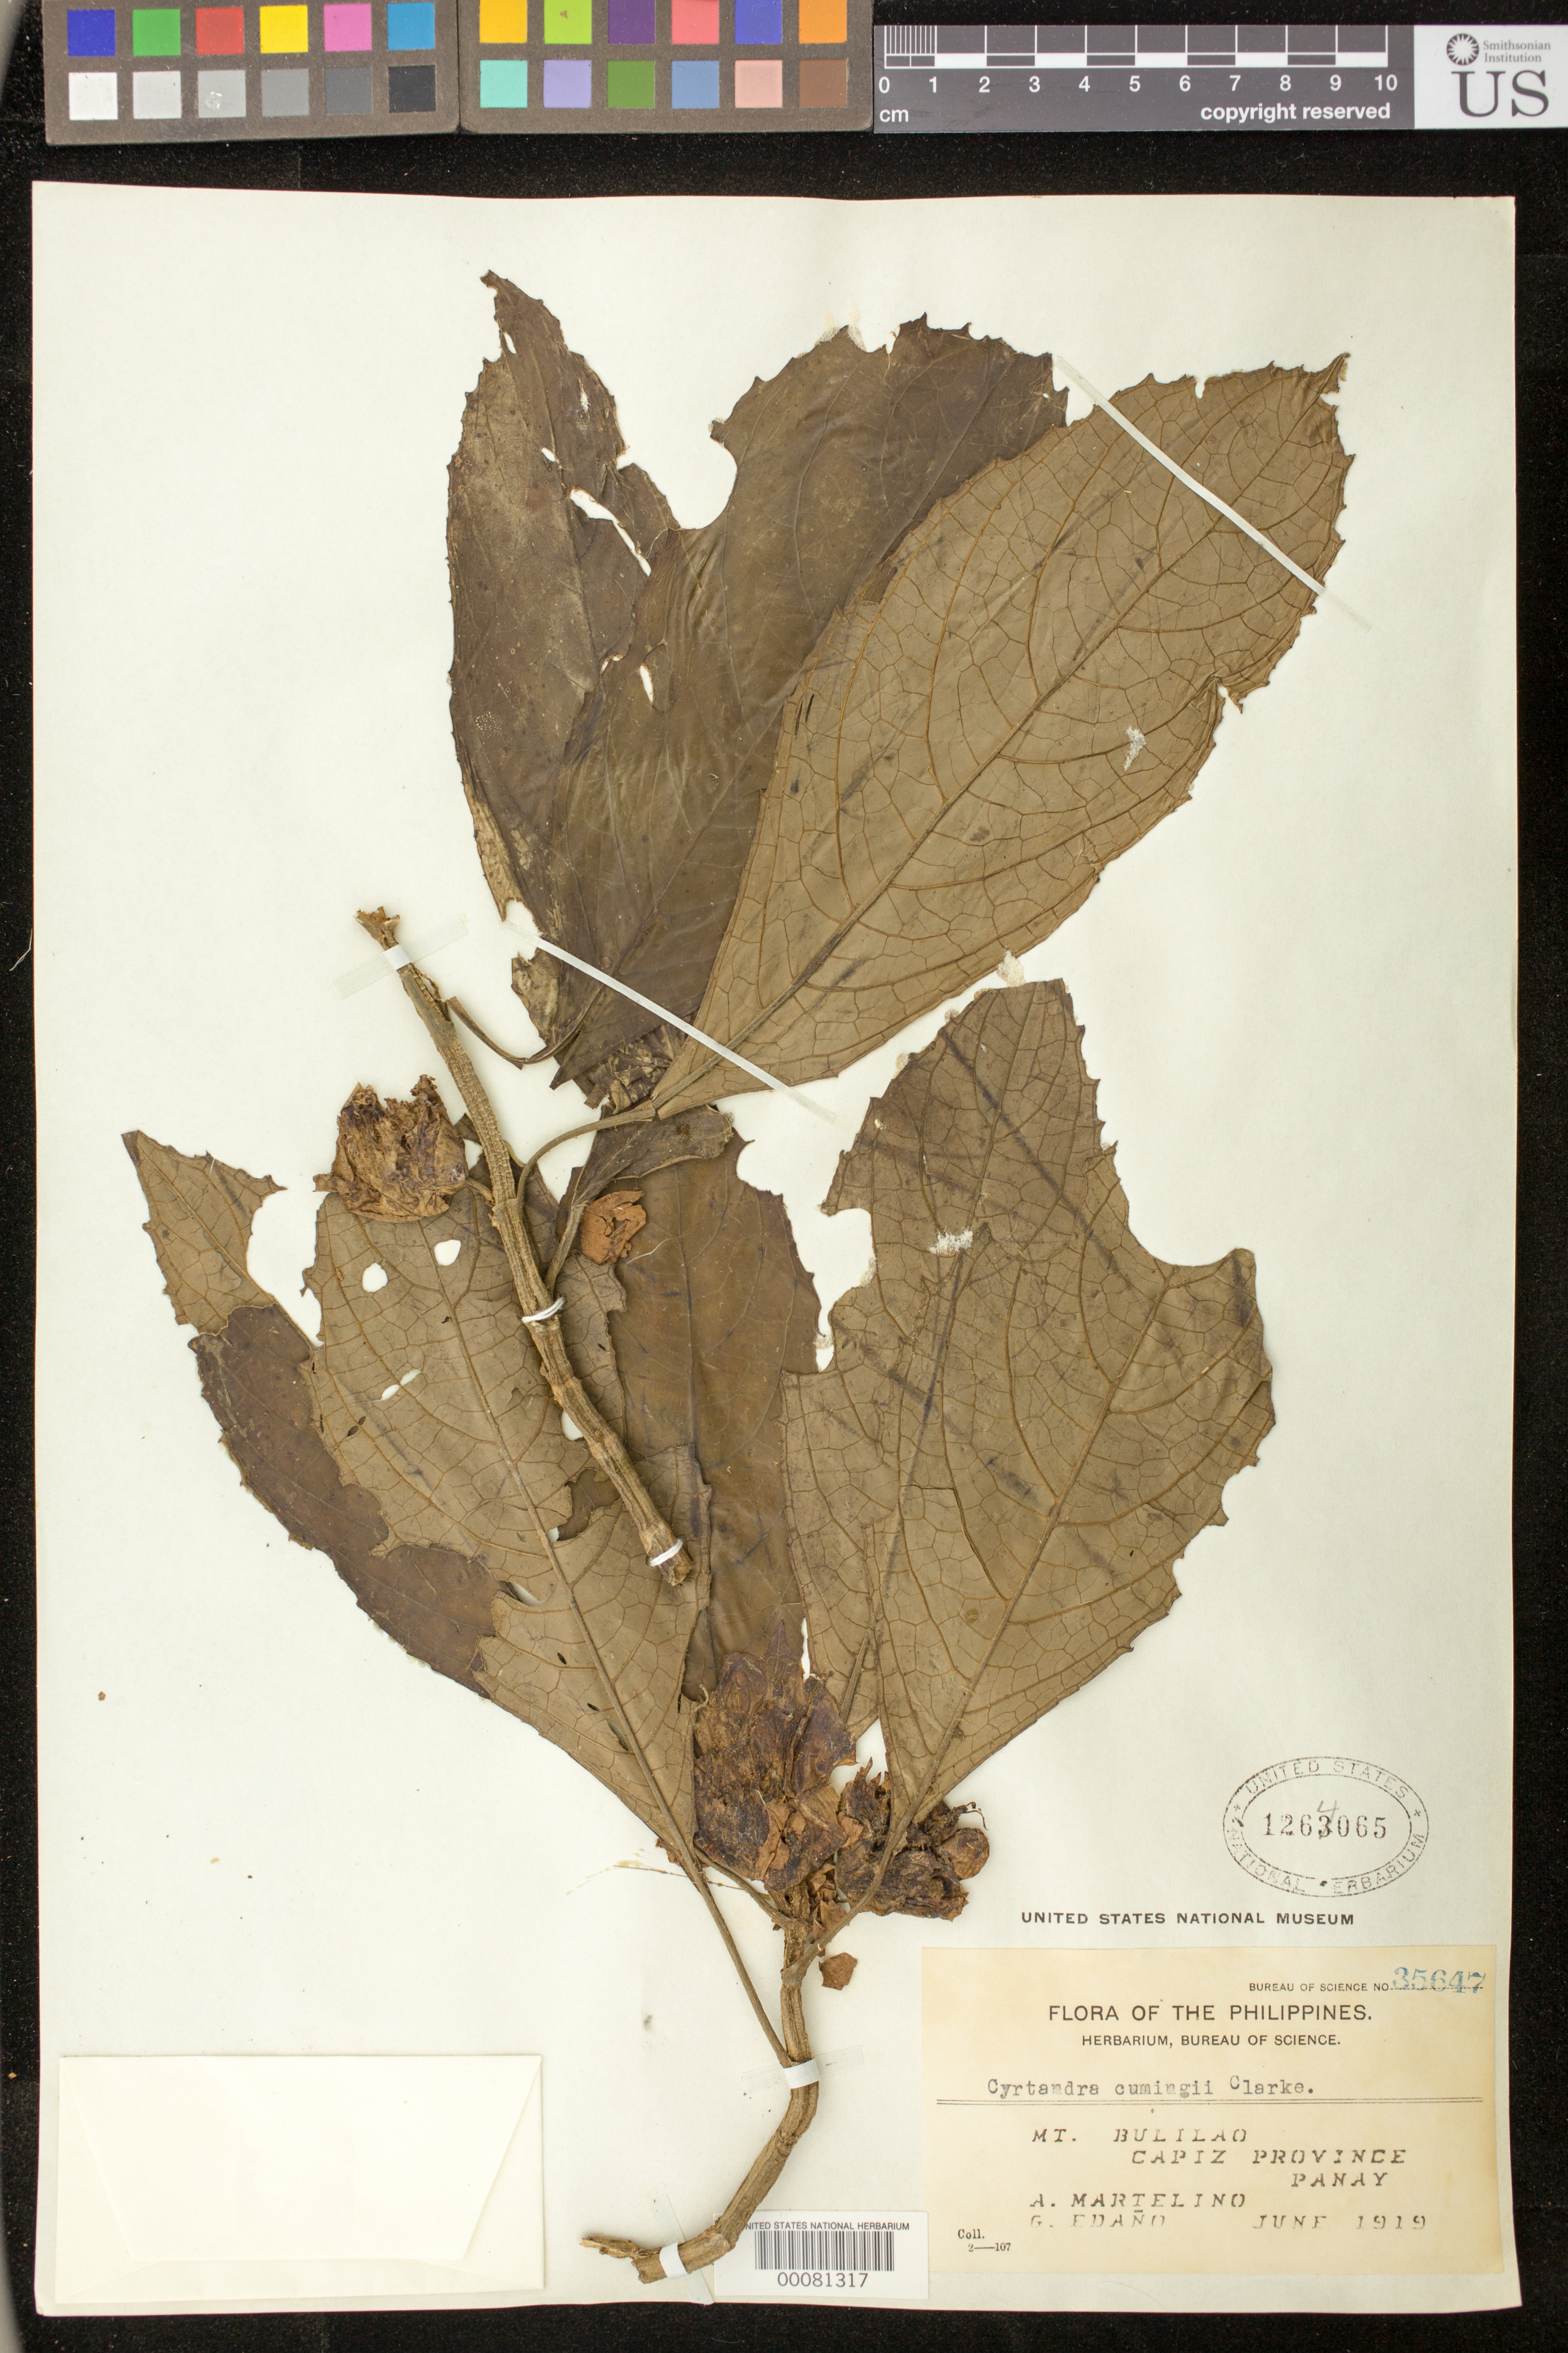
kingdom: Plantae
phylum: Tracheophyta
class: Magnoliopsida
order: Lamiales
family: Gesneriaceae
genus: Cyrtandra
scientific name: Cyrtandra cumingii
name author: C.B. Clarke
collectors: A. Martelino & G. Edaño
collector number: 35647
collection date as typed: Jun 1919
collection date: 1919-06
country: Philippines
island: Panay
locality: Capiz, Mt bulilao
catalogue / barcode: US 1264065